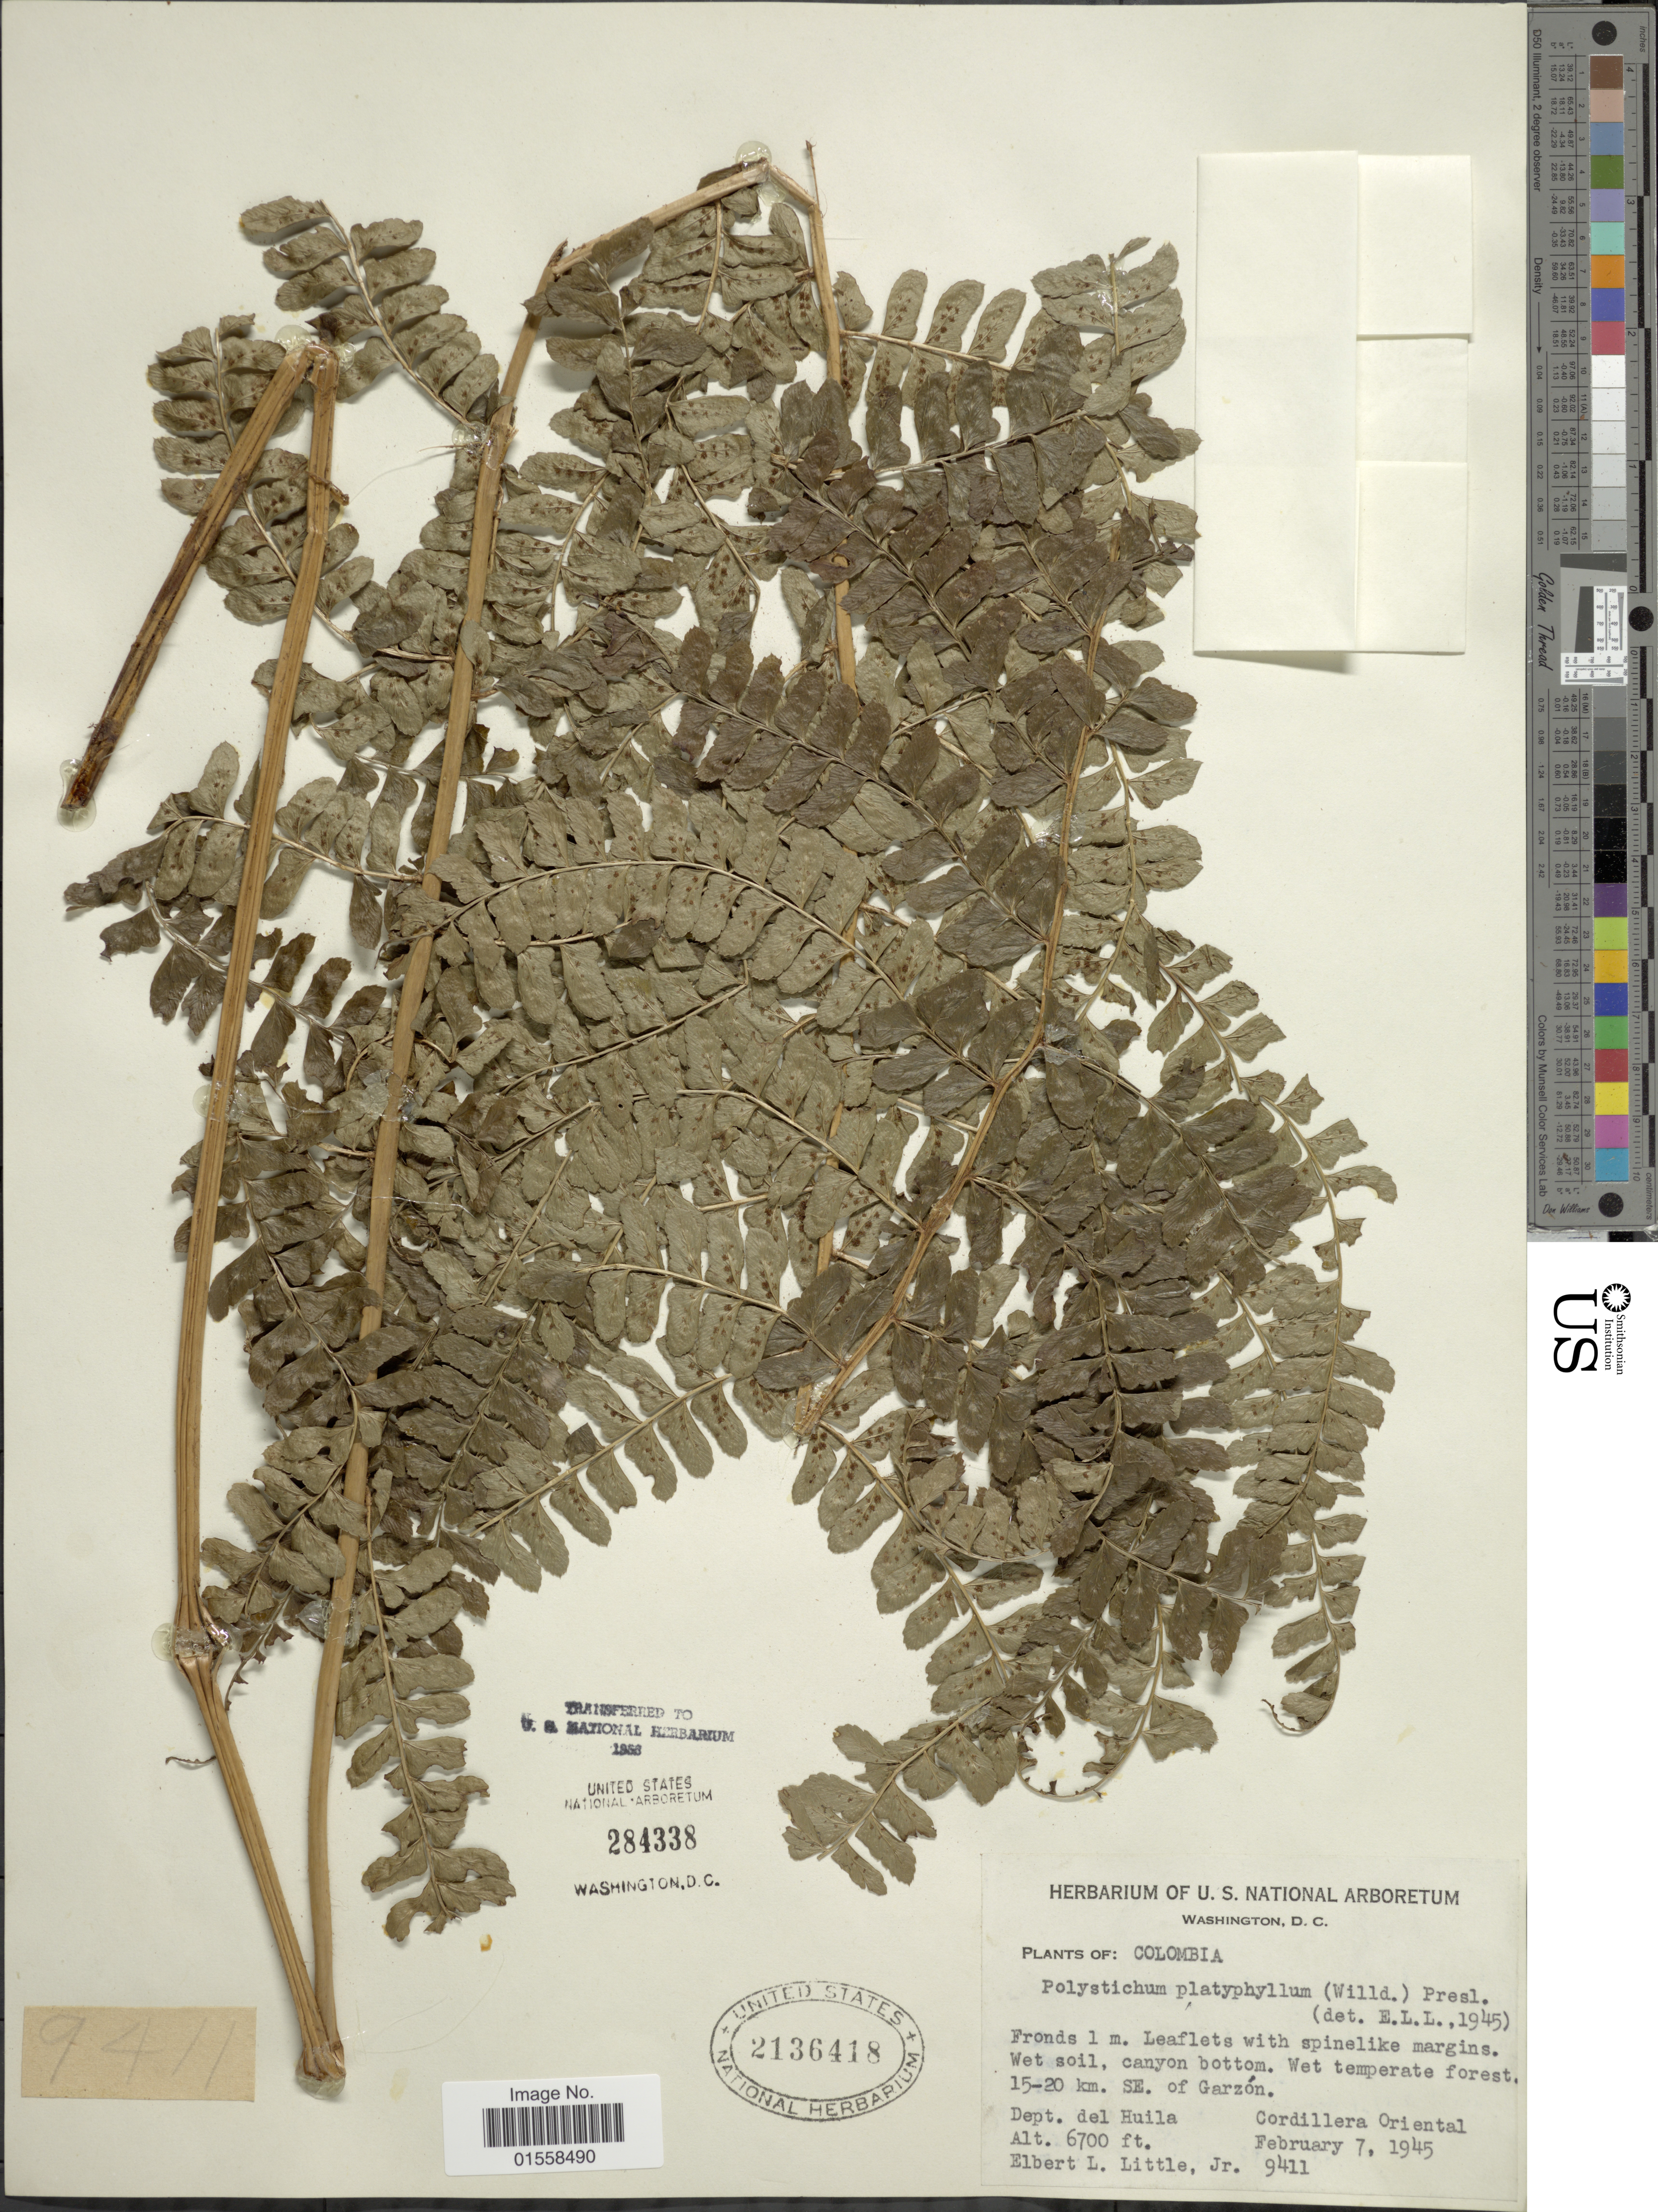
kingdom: Plantae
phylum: Tracheophyta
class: Polypodiopsida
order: Polypodiales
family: Dryopteridaceae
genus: Polystichum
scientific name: Polystichum platyphyllum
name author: (Willd.) C. Presl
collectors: E. L. Little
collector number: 9411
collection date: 1945-02-07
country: Colombia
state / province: Huila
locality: Colombia.15-20 km. SE. of Garzon. Dept. del Huila, Cordillera Oriental.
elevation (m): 2042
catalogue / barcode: US 2136418